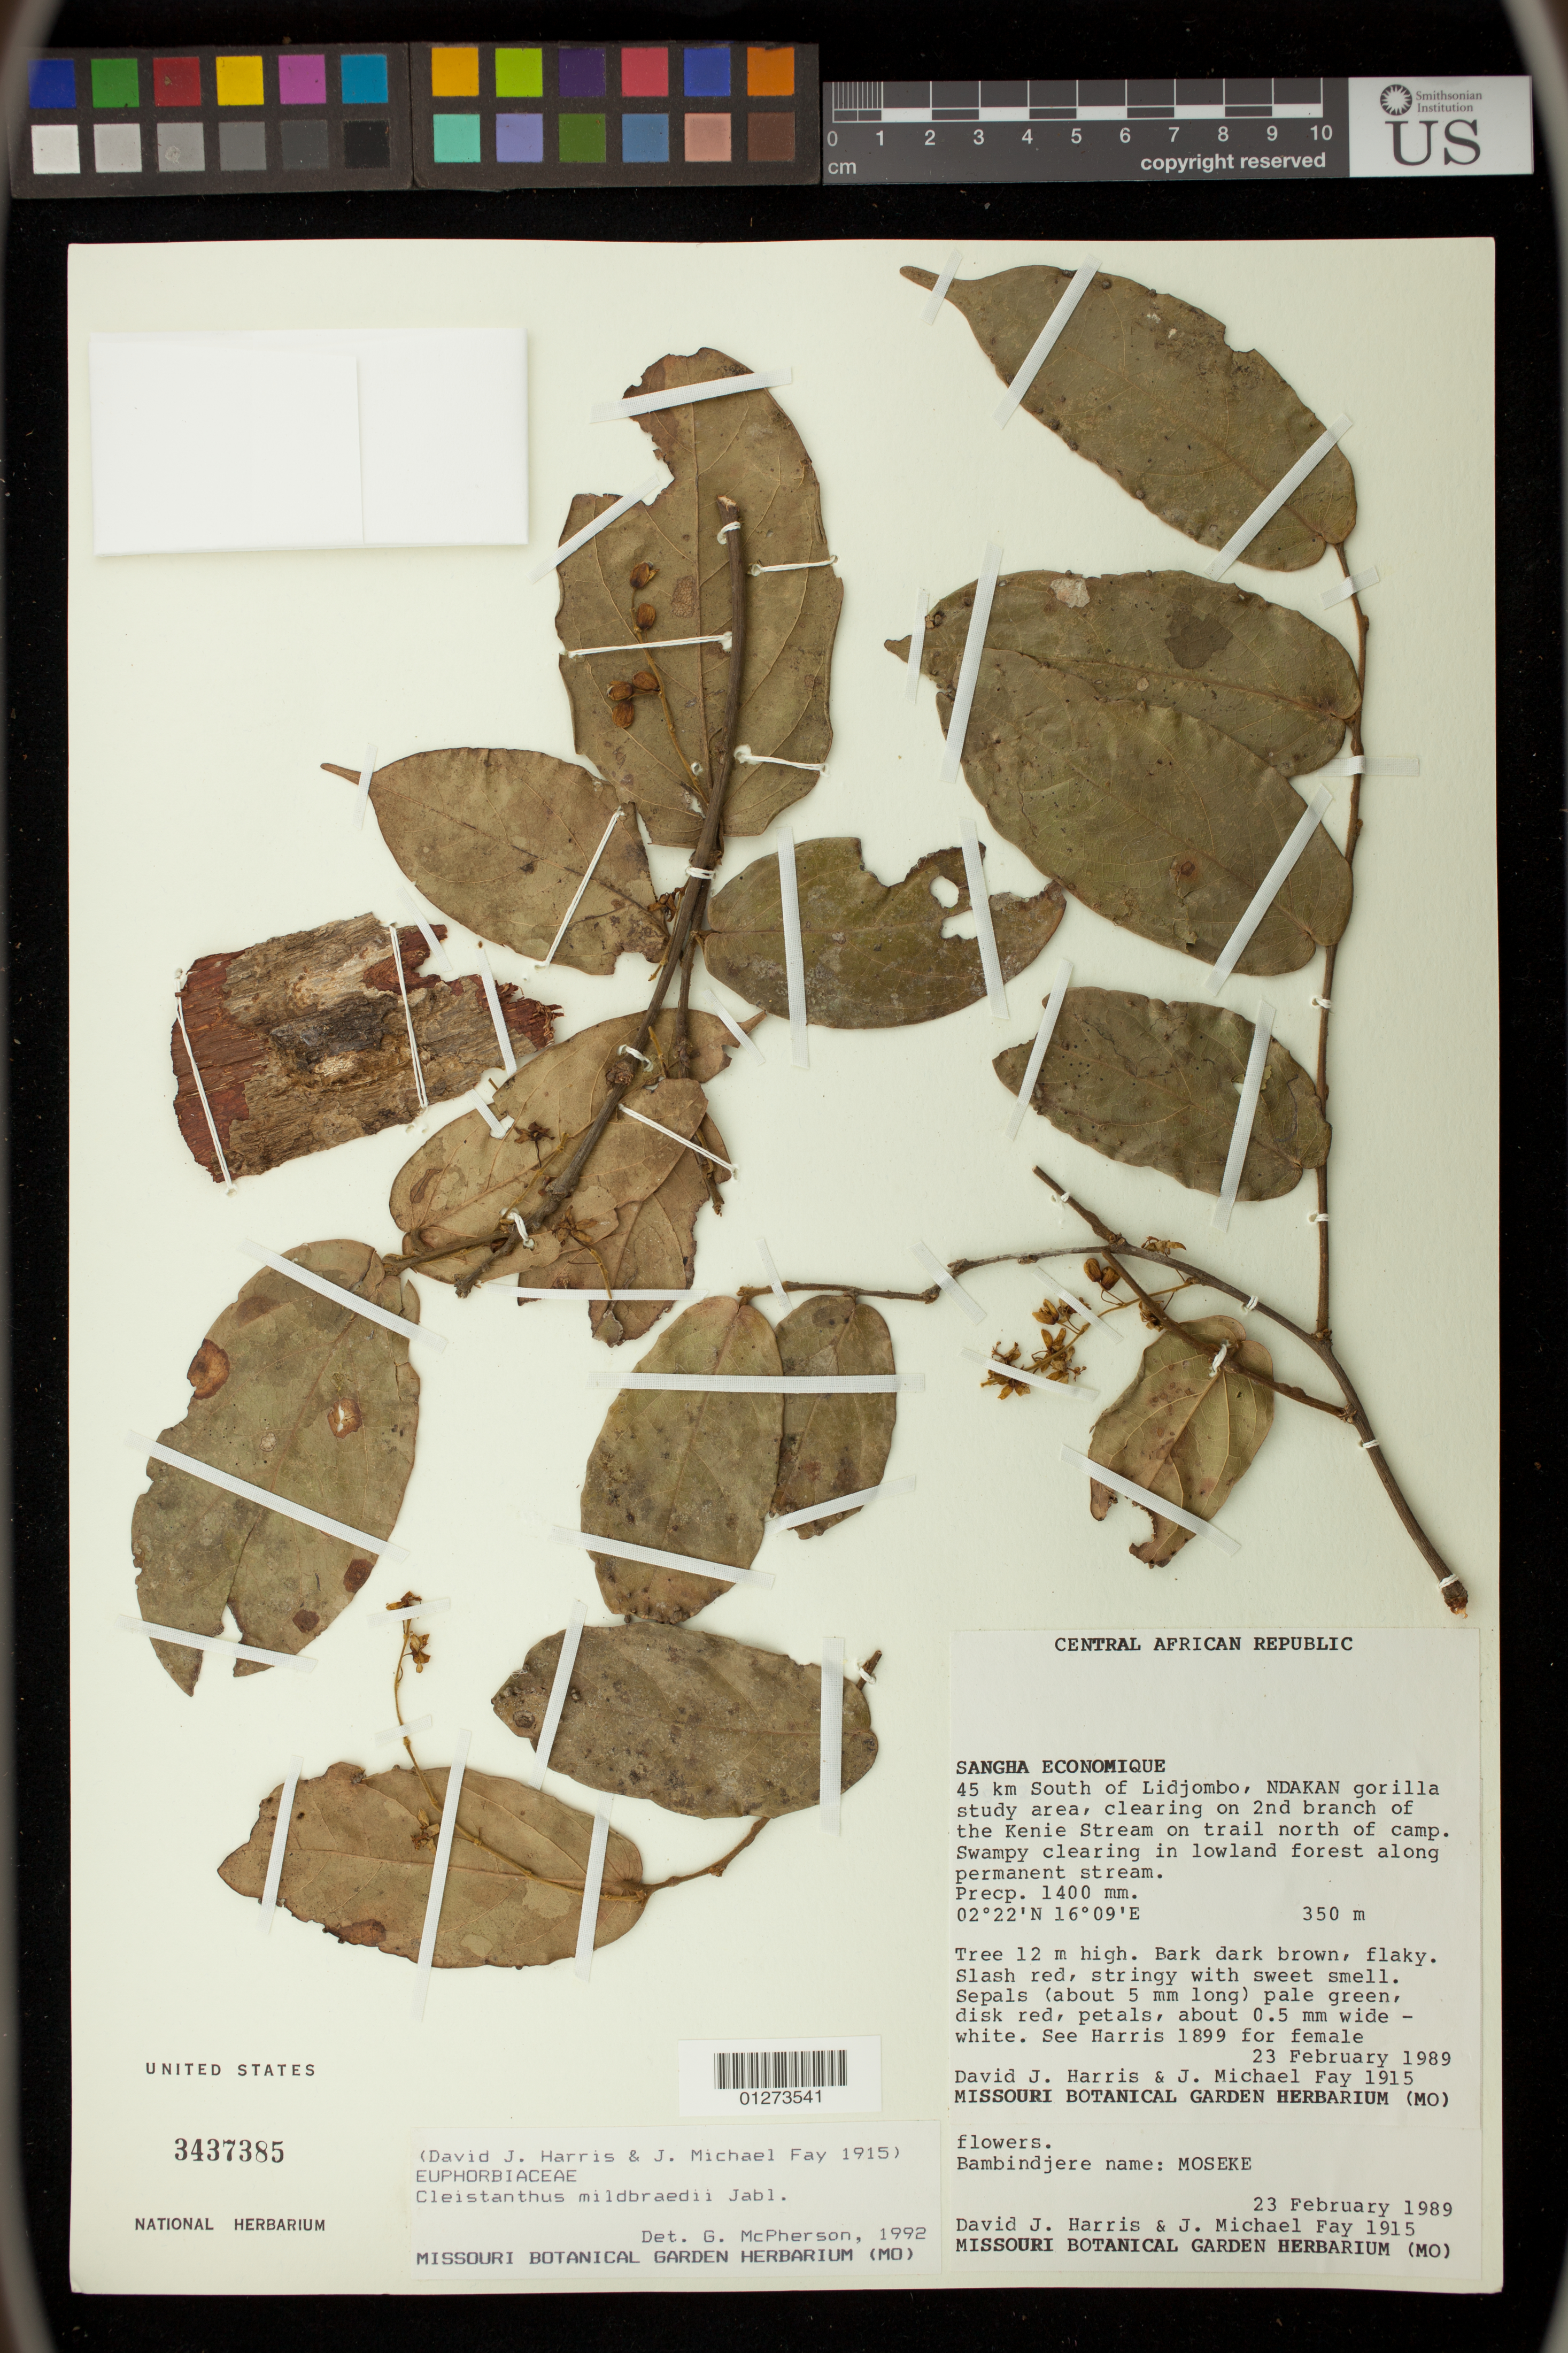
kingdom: Plantae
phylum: Tracheophyta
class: Magnoliopsida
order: Malpighiales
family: Phyllanthaceae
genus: Cleistanthus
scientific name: Cleistanthus mildbraedii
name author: Jabl.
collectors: D. J. Harris & J. M. Fay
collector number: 1915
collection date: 1989-02-23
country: Central African Republic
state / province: Sangha-Mbaere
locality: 45 km South of Lidjombo, NDAKAN gorilla study area, clearing on 2nd branch of the Kenie Stream on trail north of camp.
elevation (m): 350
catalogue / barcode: US 3437385